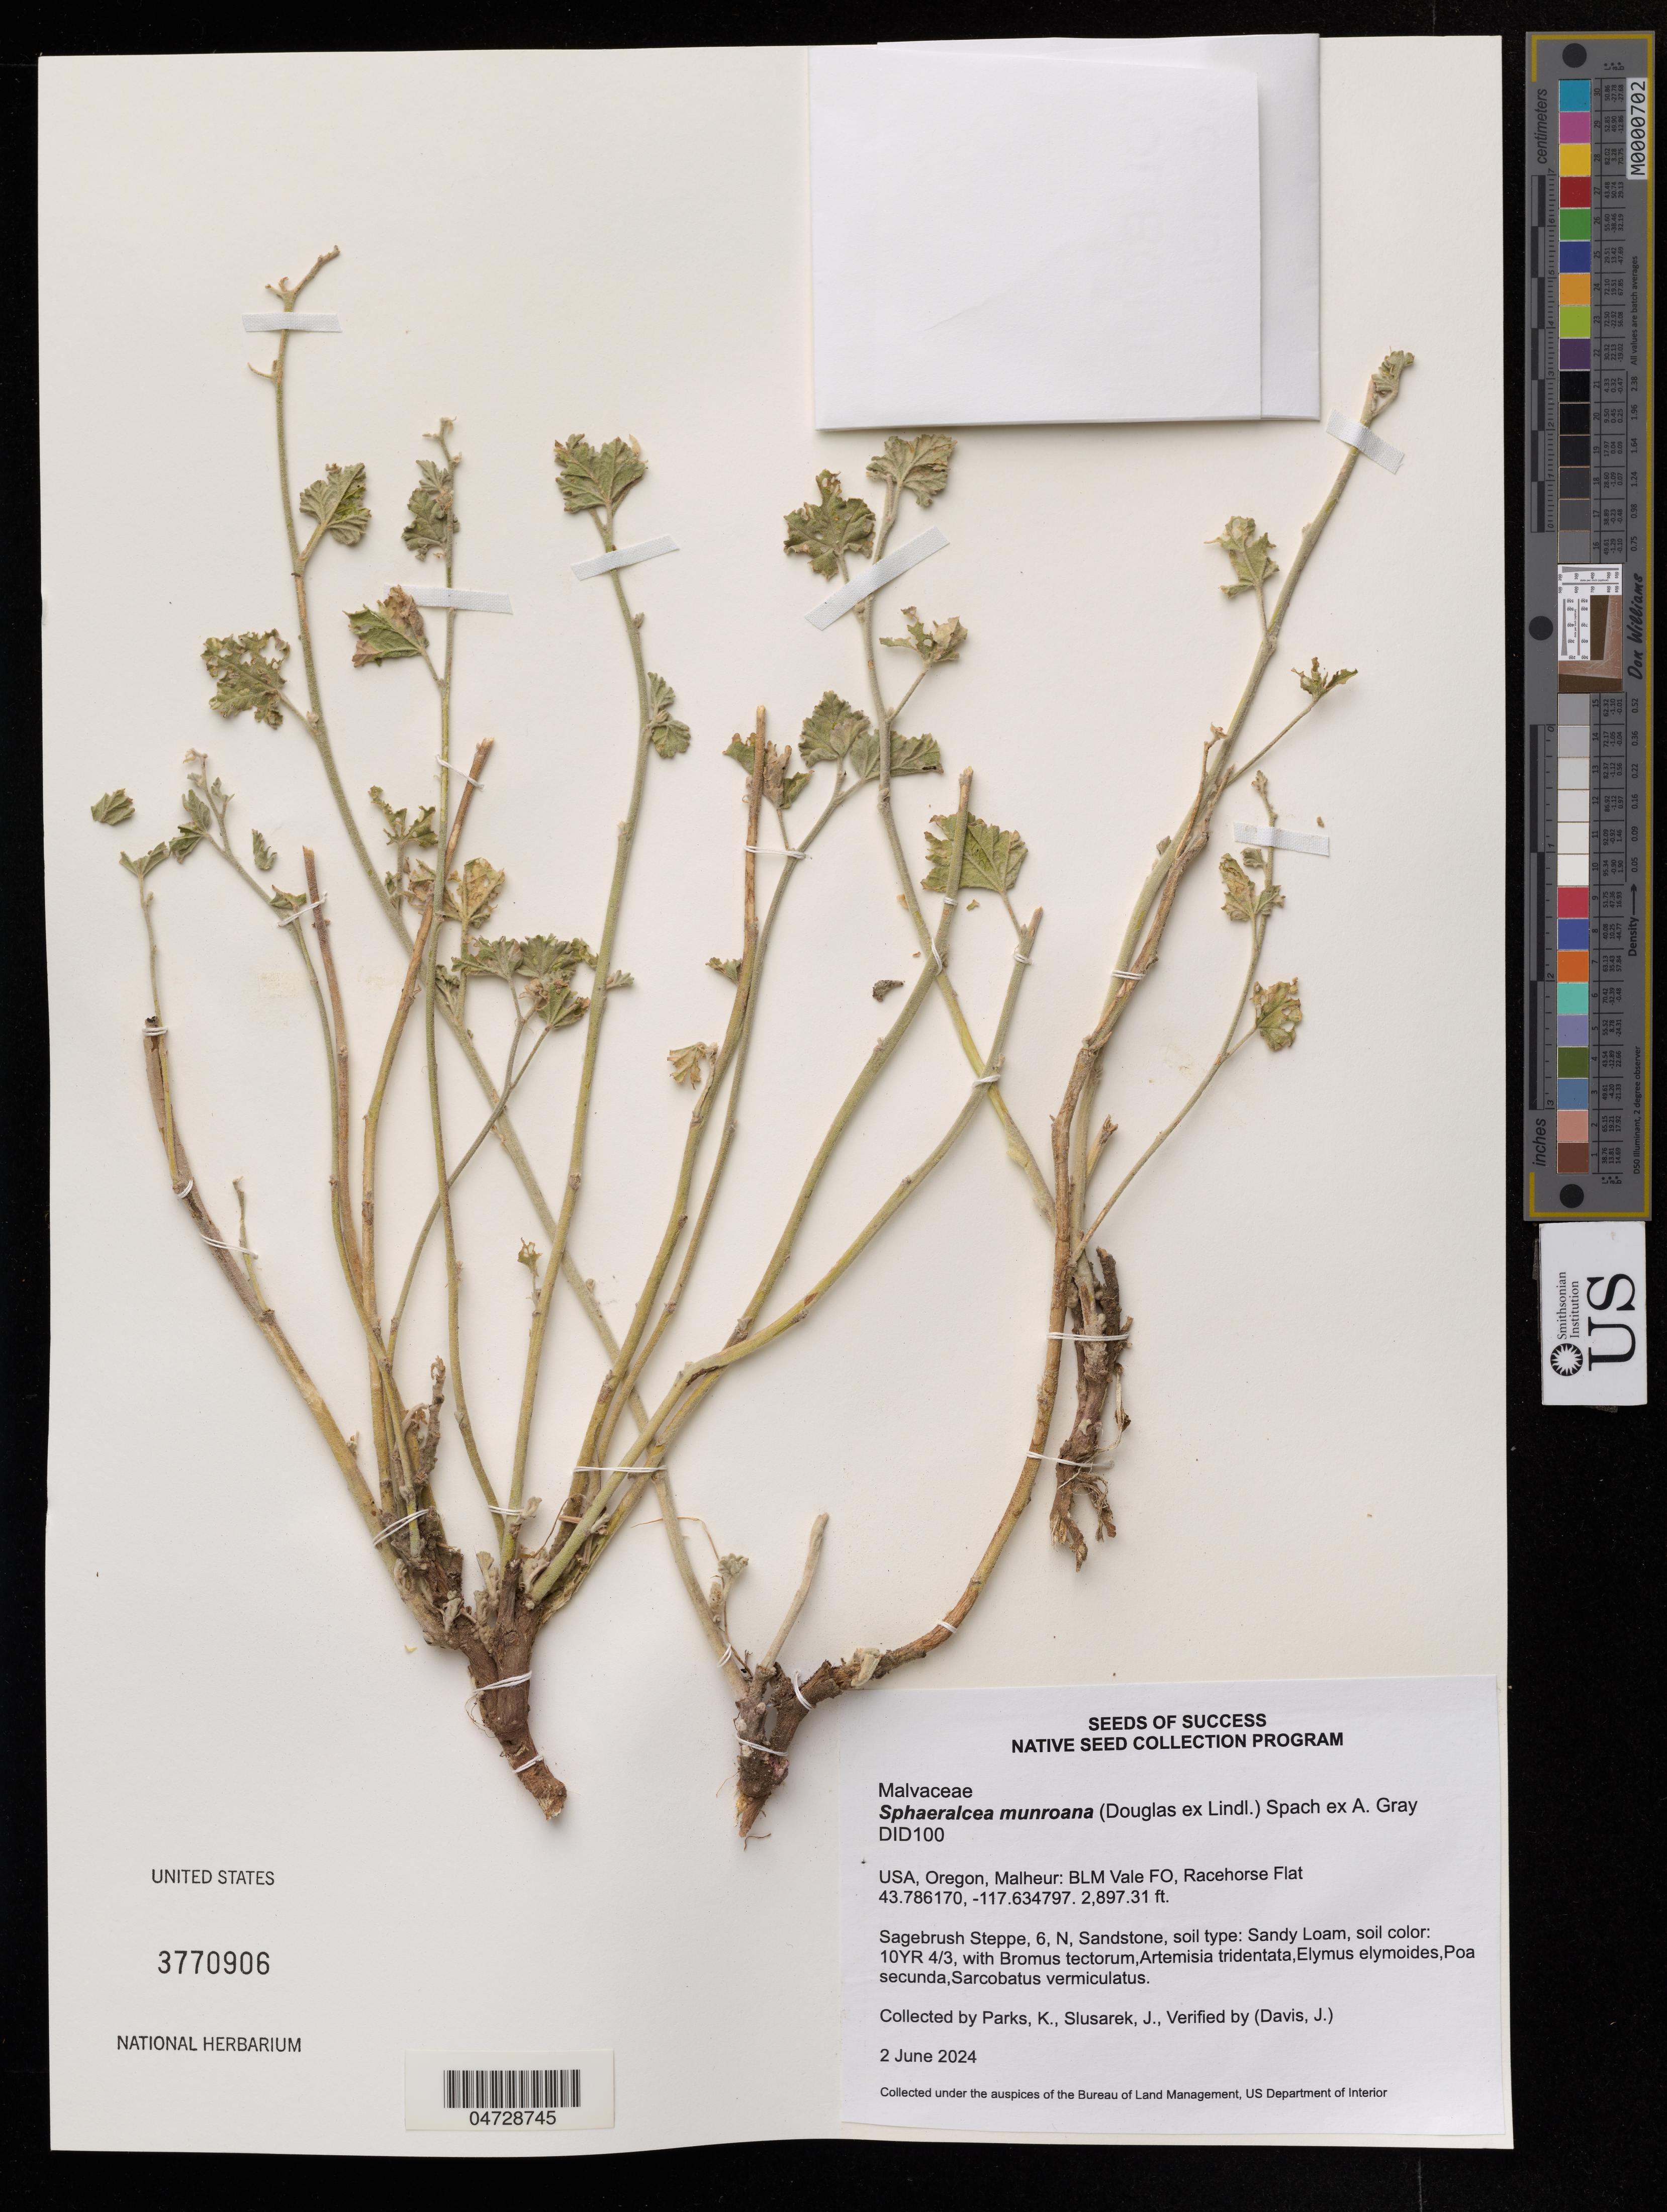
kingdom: Plantae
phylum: Tracheophyta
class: Magnoliopsida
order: Malvales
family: Malvaceae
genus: Sphaeralcea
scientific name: Sphaeralcea munroana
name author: (Douglas ex Lindl.) Spach ex A. Gray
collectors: K. Parks & J. Slusarek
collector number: DID100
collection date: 2024-06-02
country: United States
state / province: Oregon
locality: Malheur: BLM Vale FO, Racehorse Flat.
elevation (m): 883.1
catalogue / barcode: US 3770906